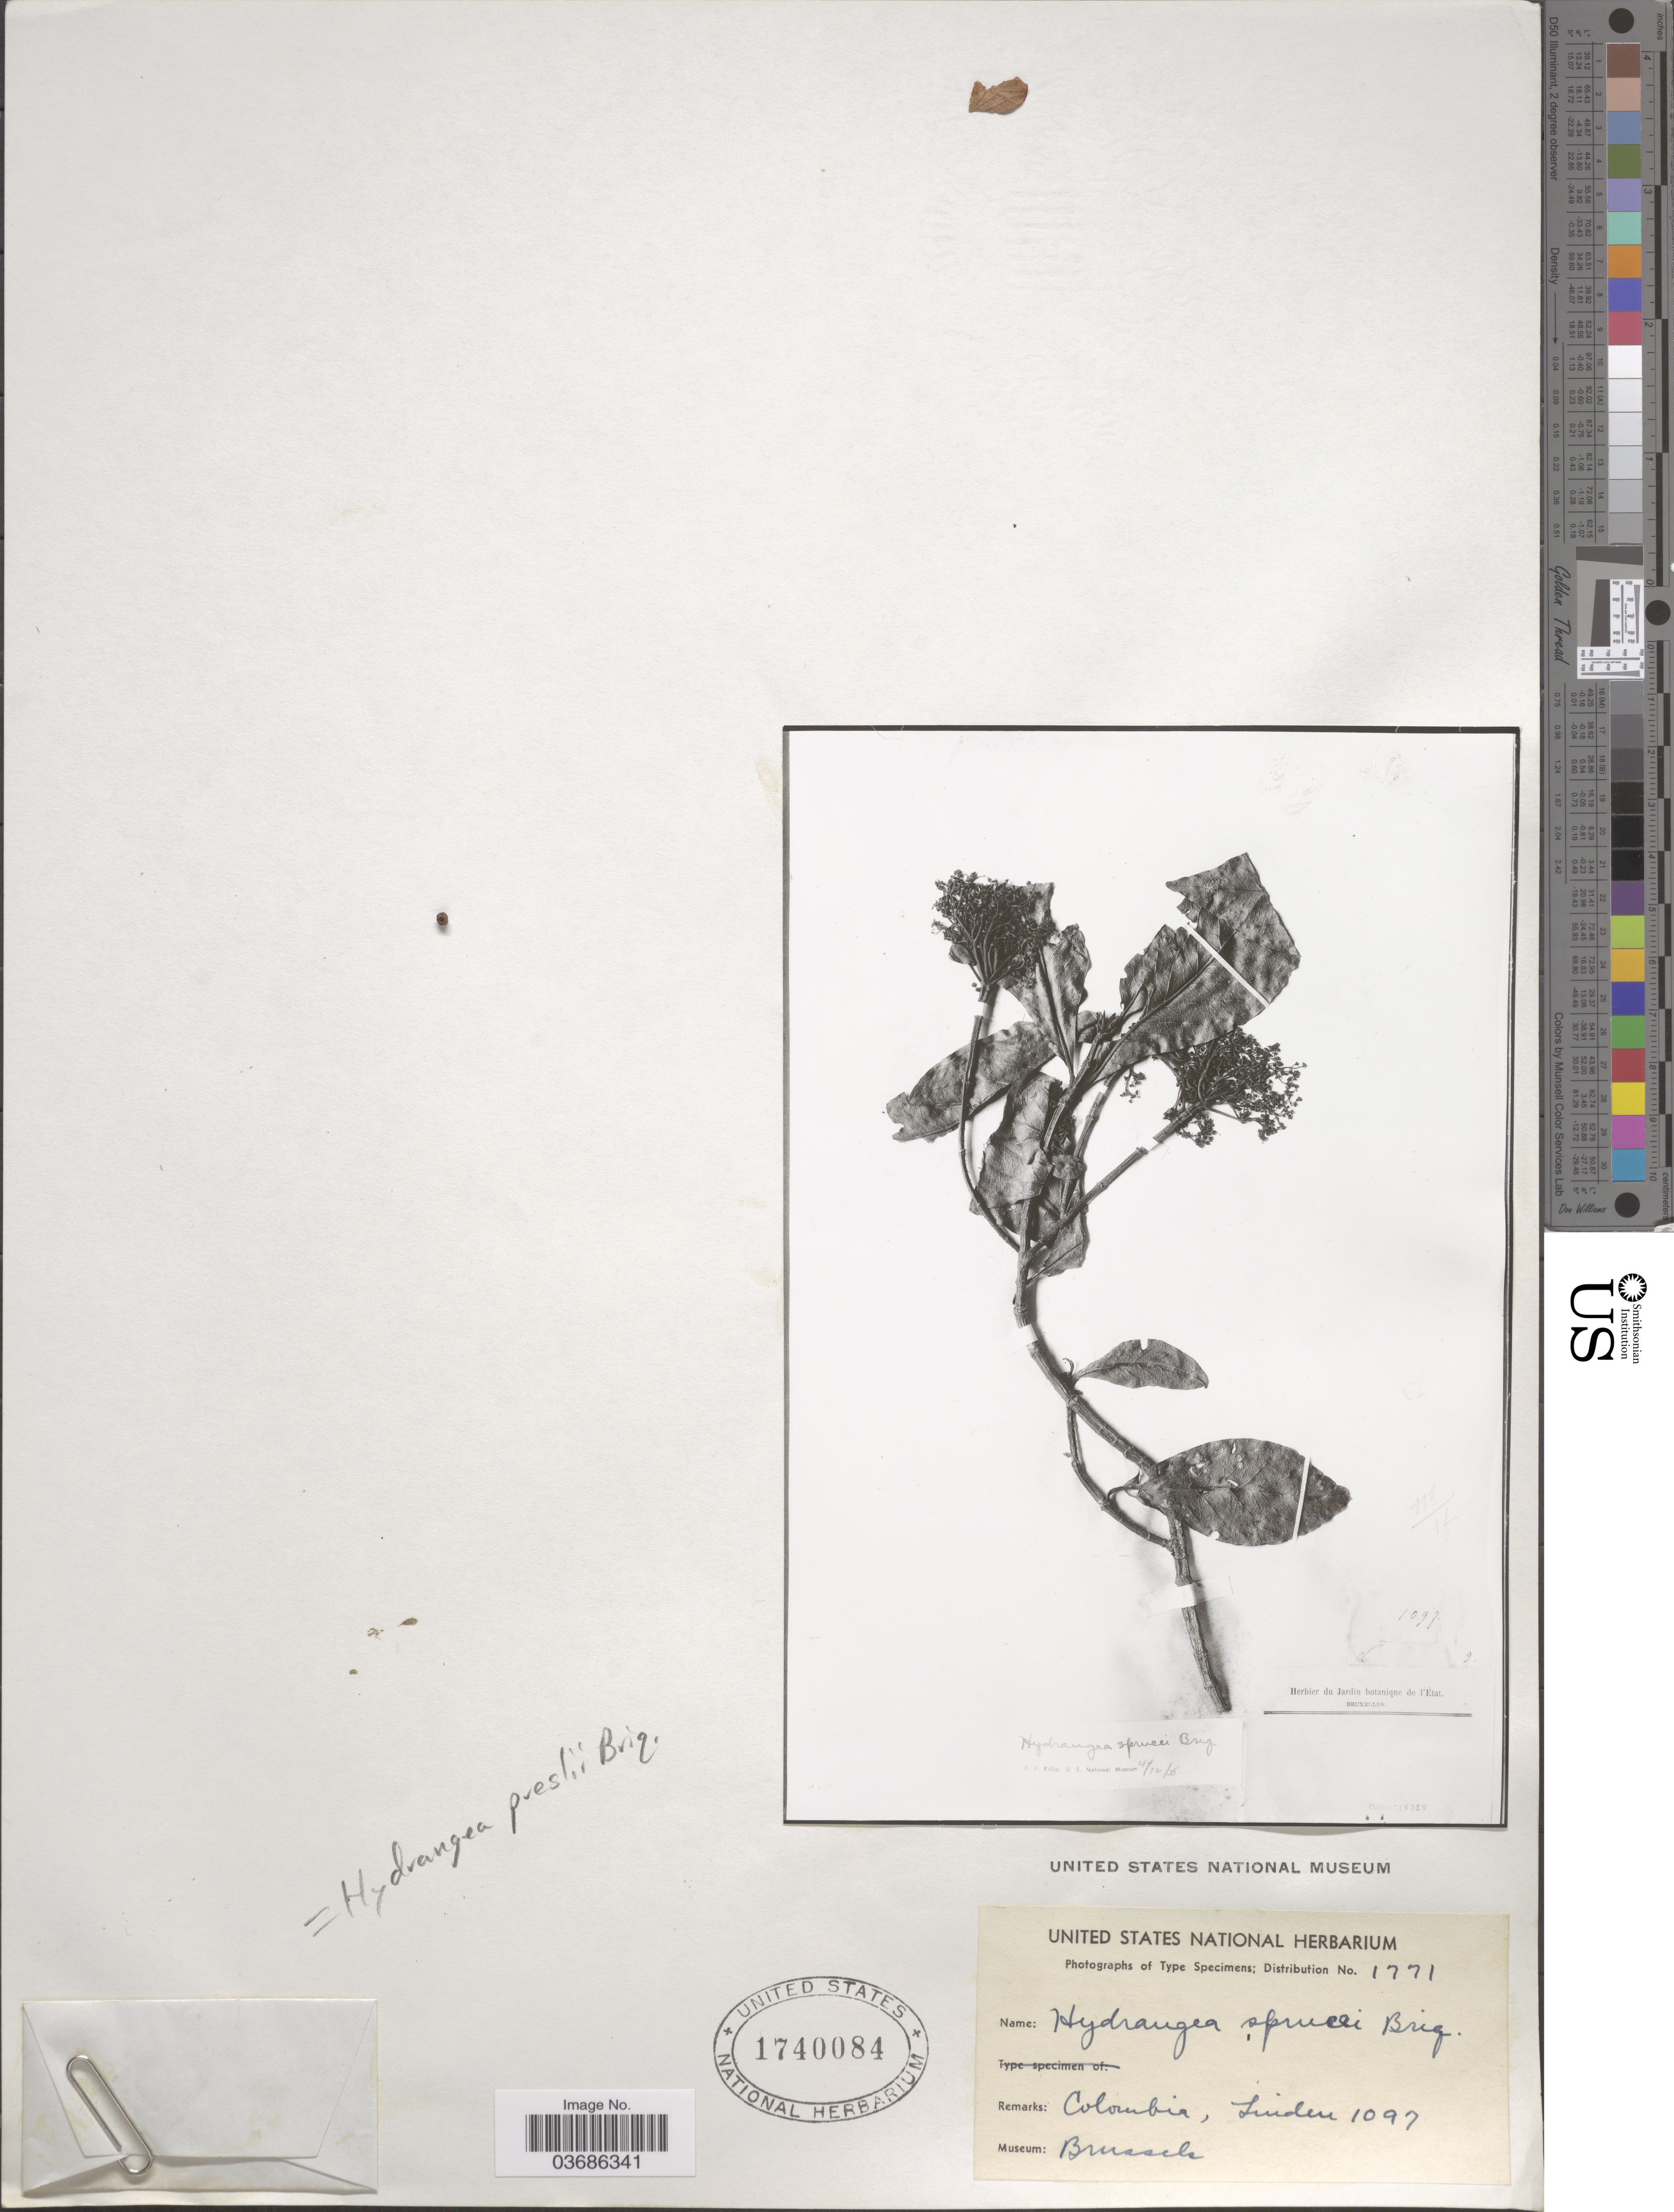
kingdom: Plantae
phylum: Tracheophyta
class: Magnoliopsida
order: Cornales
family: Hydrangeaceae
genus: Hydrangea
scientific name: Hydrangea preslii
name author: Briq.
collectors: -- Linden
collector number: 1097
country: Colombia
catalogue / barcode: US 1740084